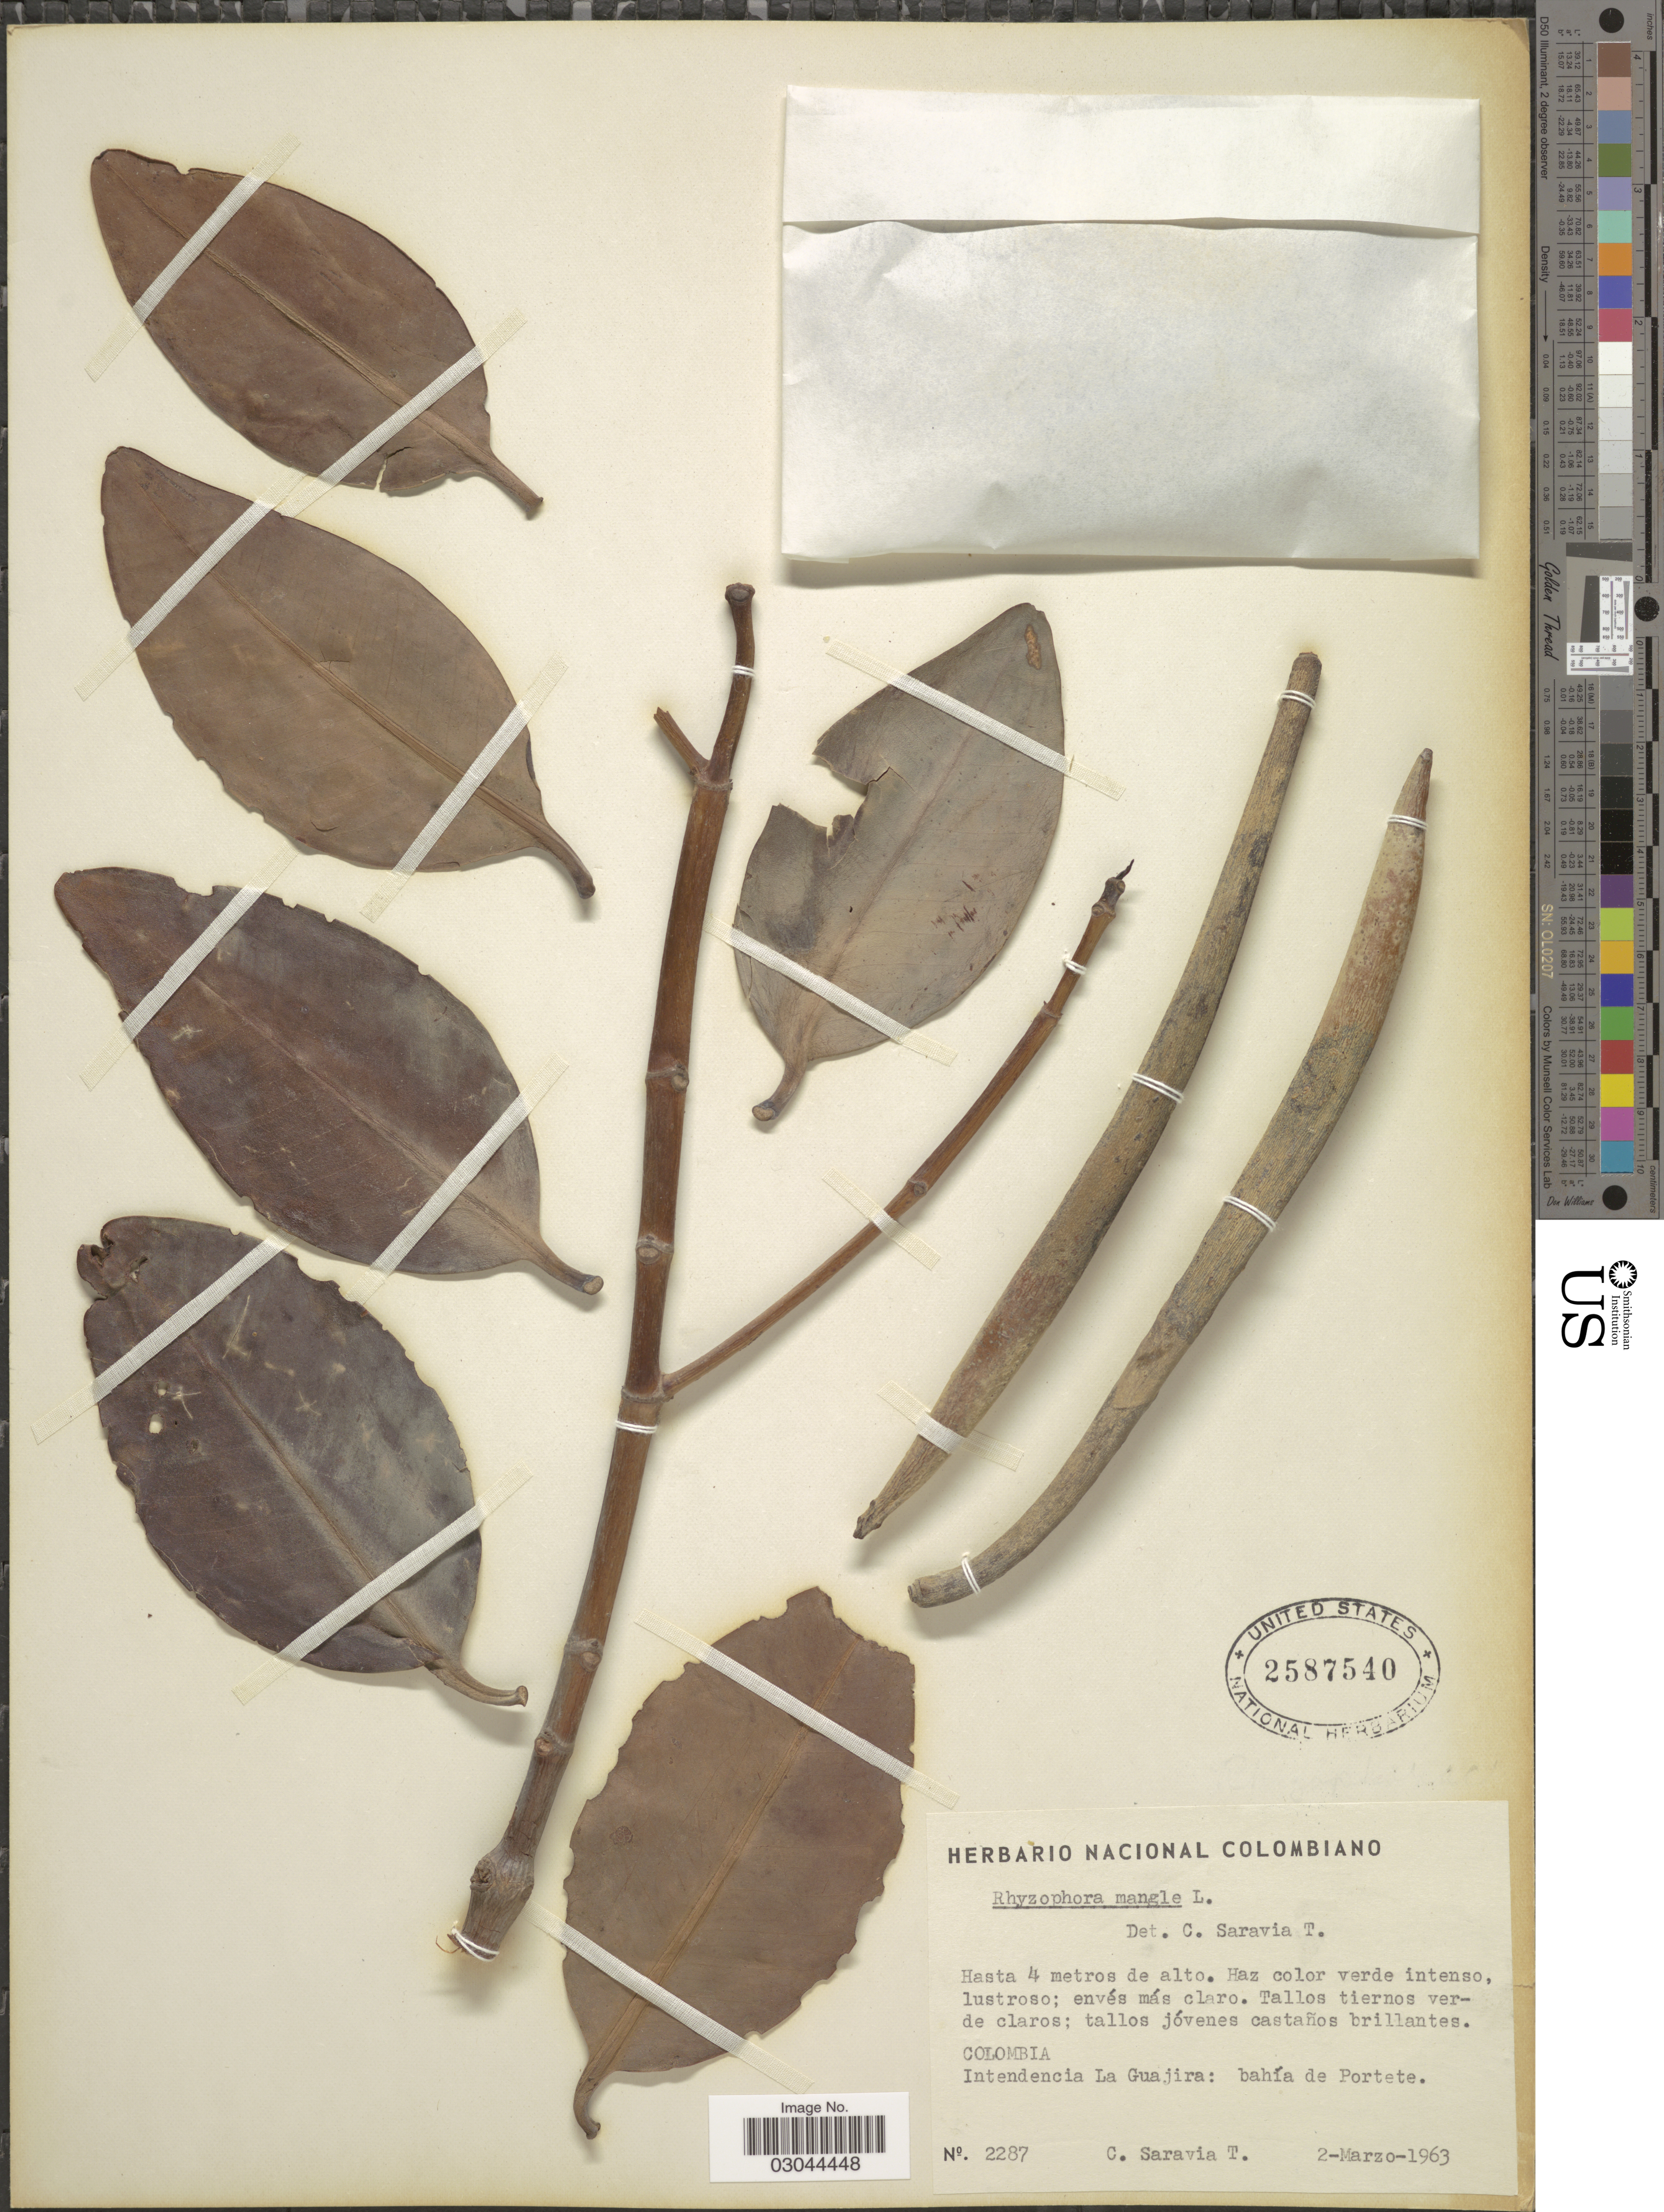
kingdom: Plantae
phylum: Tracheophyta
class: Magnoliopsida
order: Malpighiales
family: Rhizophoraceae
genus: Rhizophora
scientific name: Rhizophora mangle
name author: L.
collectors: C. Saravia T.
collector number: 2287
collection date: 1963-03-02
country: Colombia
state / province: La Guajira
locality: Intendencia La Guajira: bahía de Portete.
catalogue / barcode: US 2587540